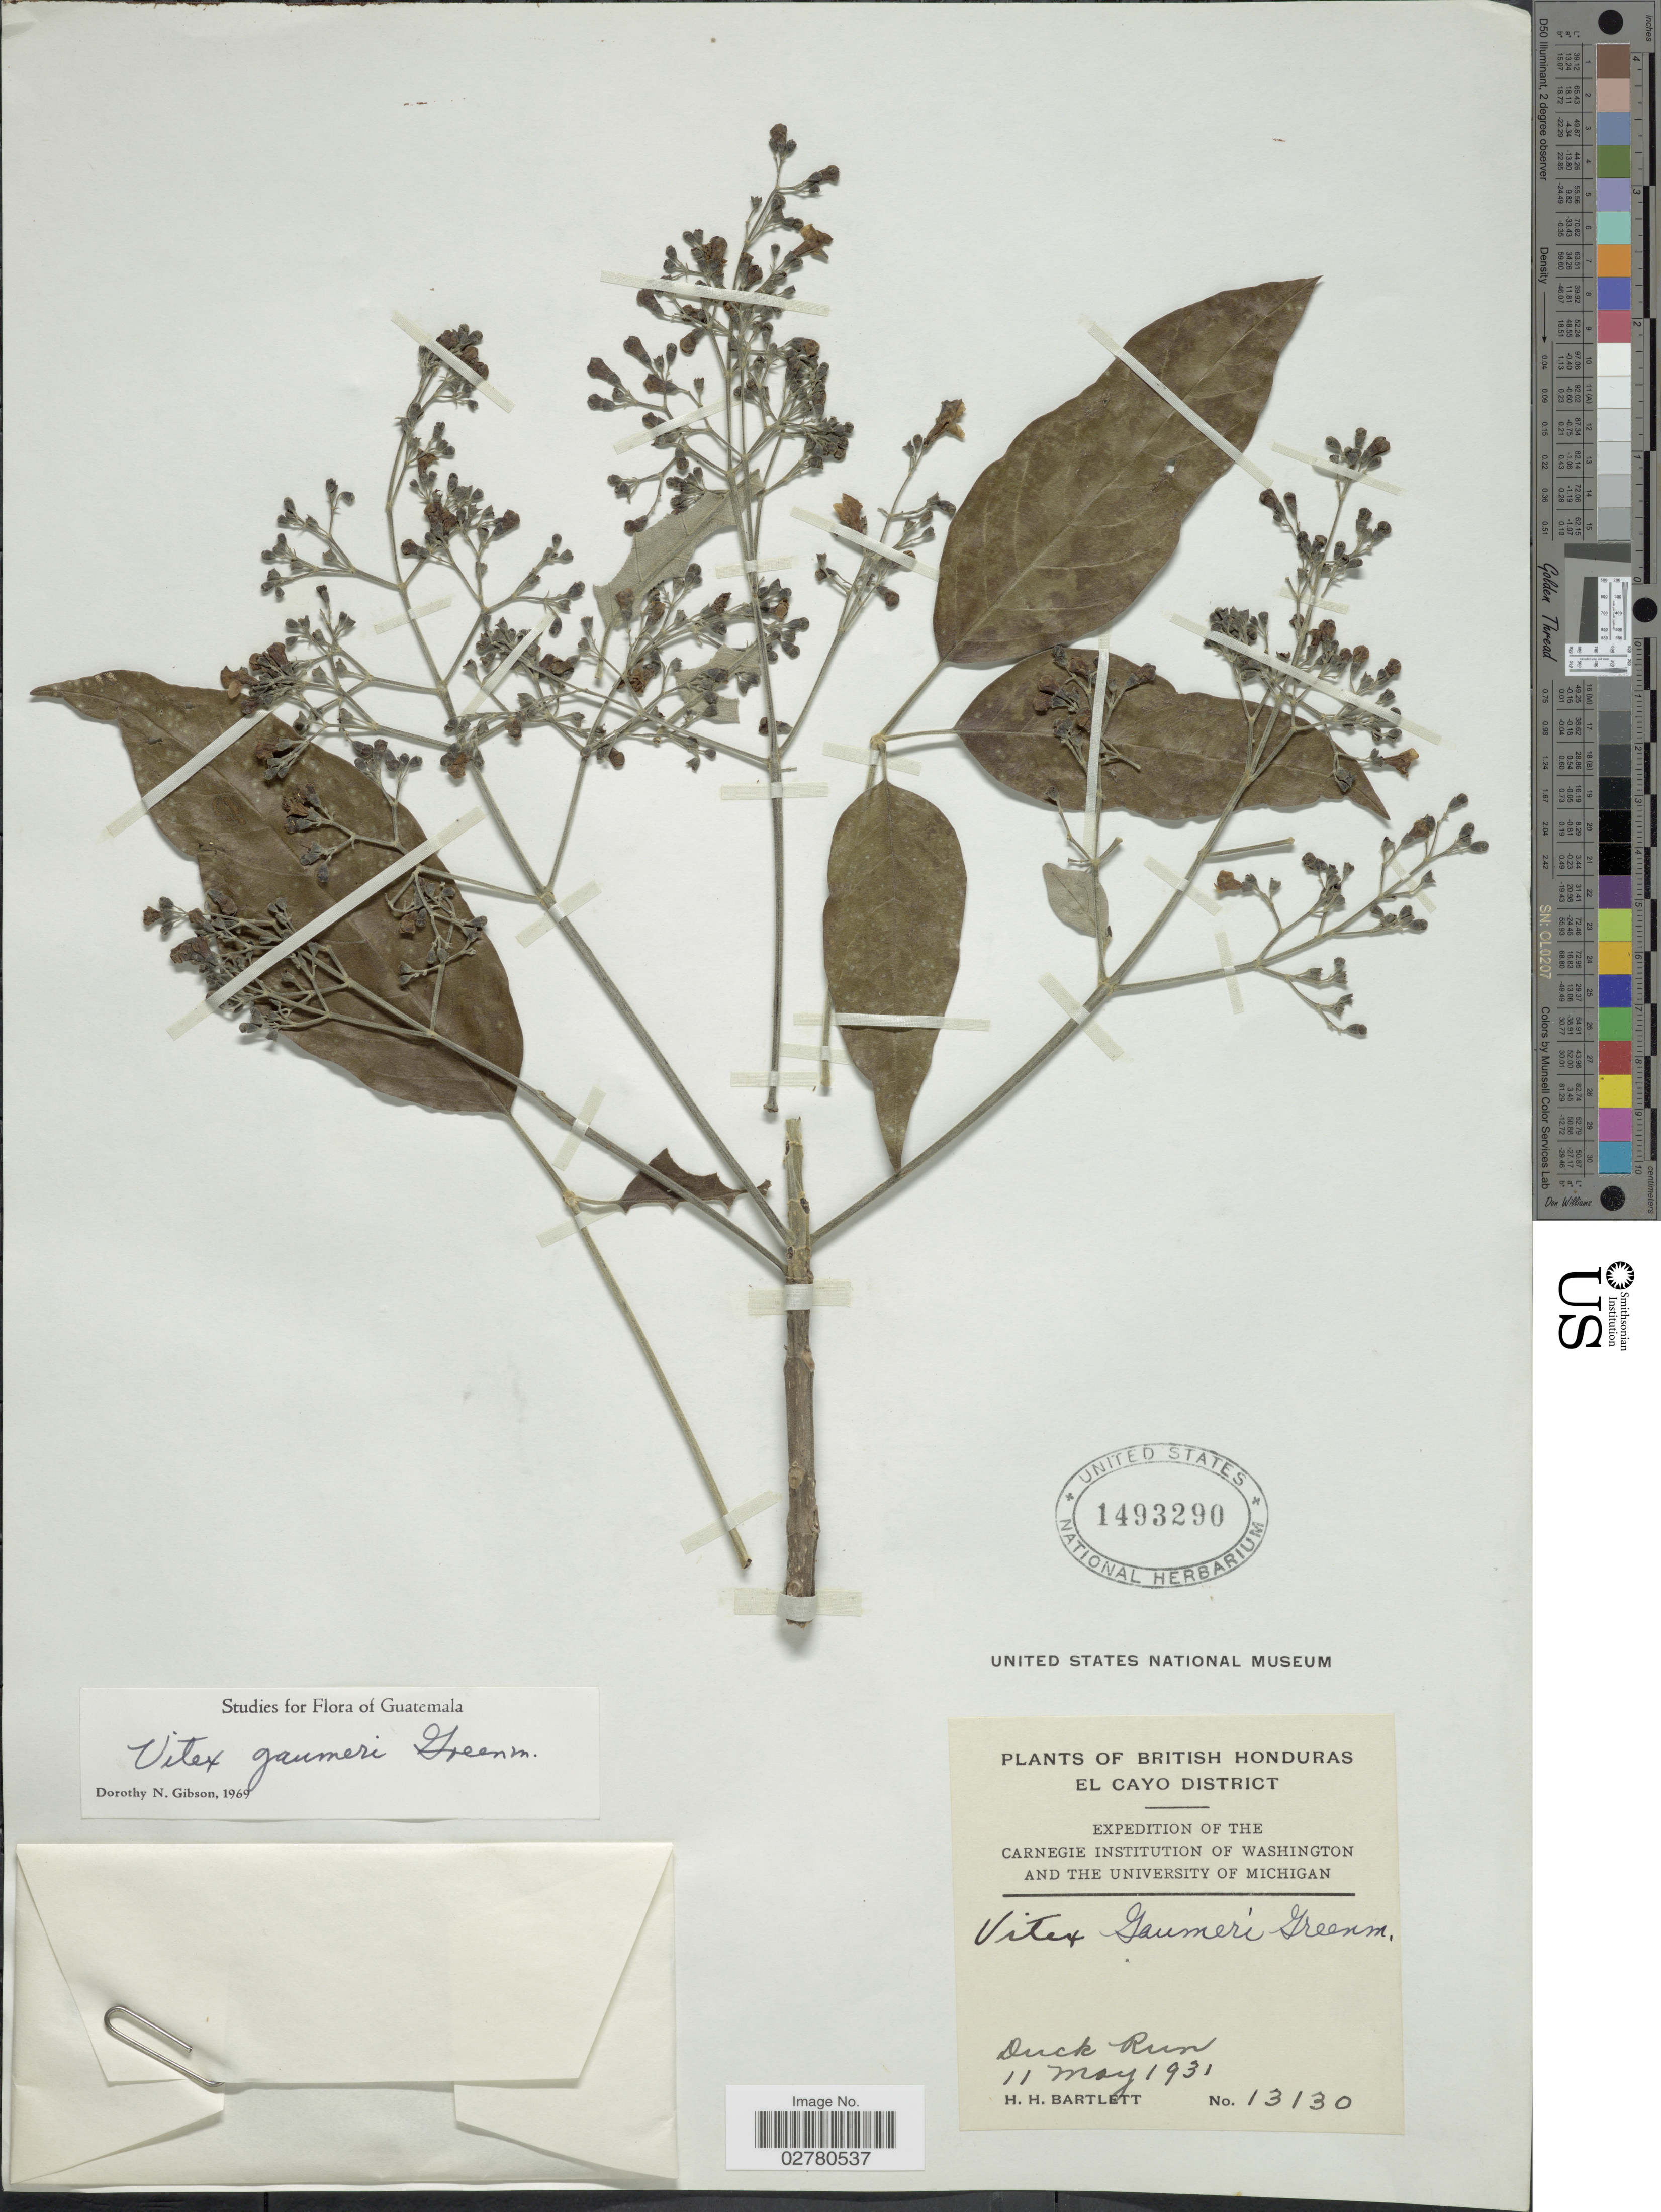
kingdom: Plantae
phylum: Tracheophyta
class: Magnoliopsida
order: Lamiales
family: Lamiaceae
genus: Vitex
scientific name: Vitex gaumeri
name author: Greenm.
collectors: H. H. Bartlett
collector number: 13130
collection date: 1931-05-11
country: Belize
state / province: Cayo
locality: British Honduras, El Cayo District, Duck Run.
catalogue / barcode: US 1493290